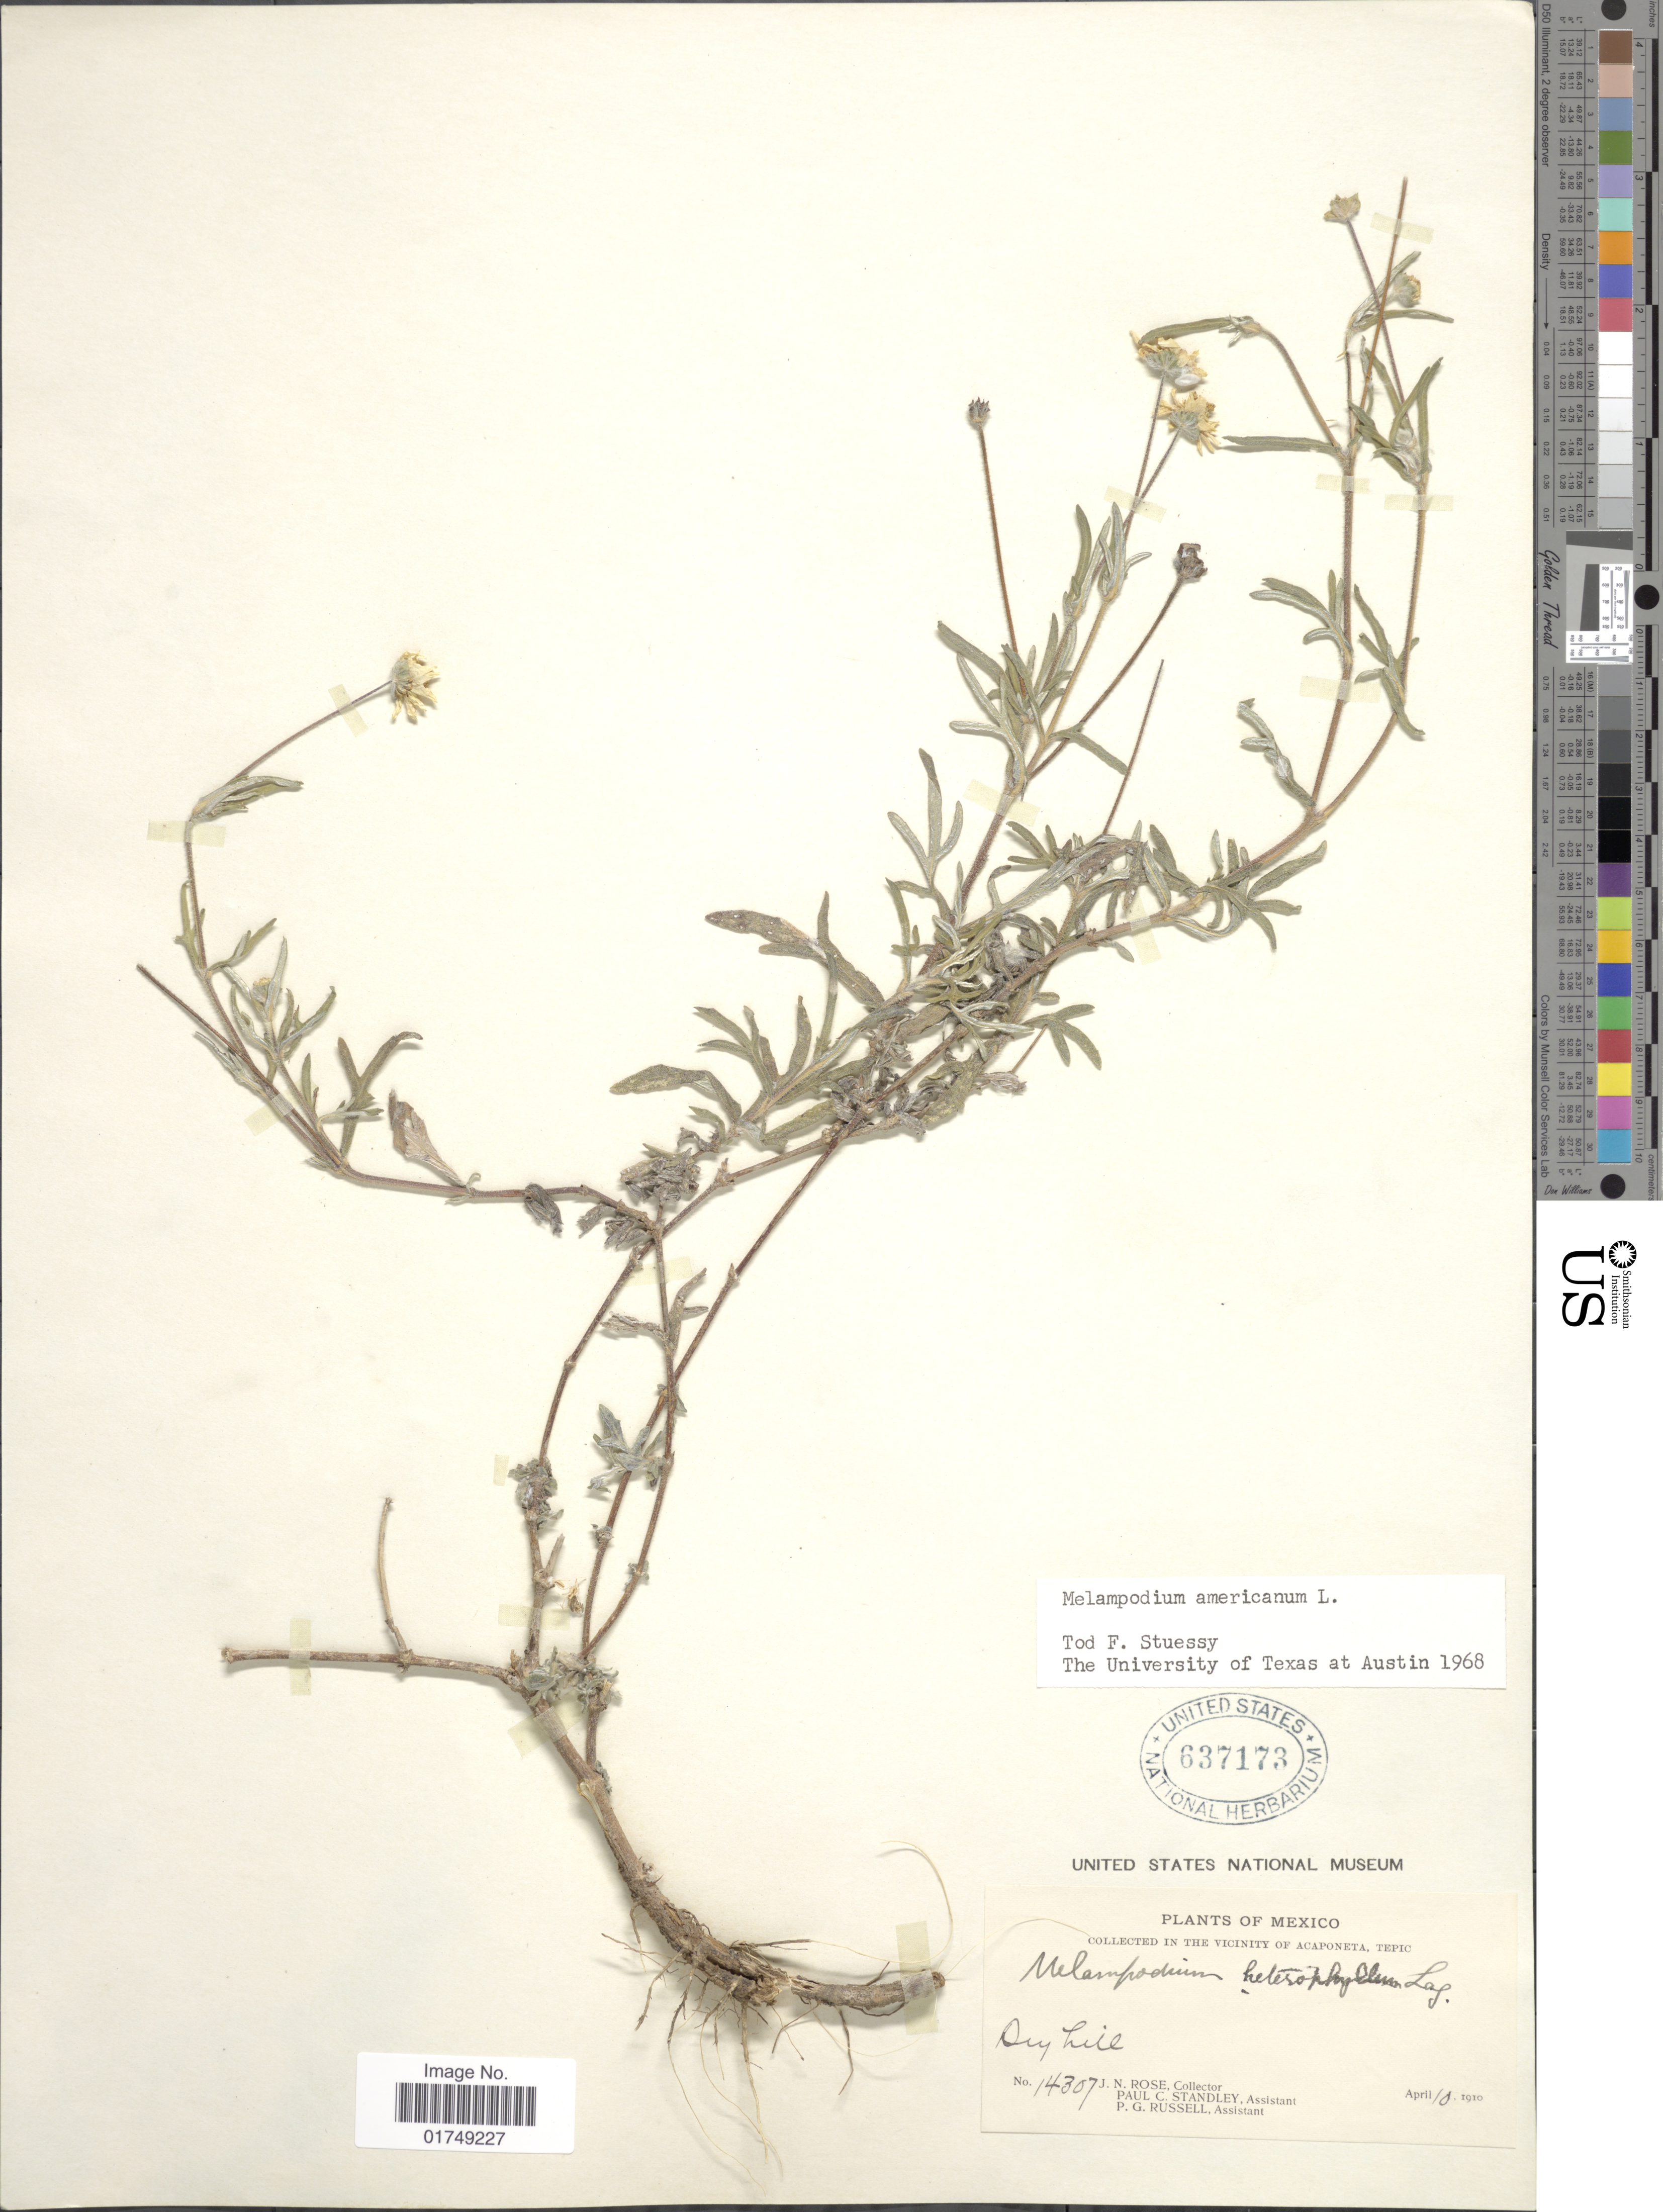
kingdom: Plantae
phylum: Tracheophyta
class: Magnoliopsida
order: Asterales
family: Asteraceae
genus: Melampodium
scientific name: Melampodium americanum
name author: L.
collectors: J. N. Rose, P. C. Standley & P. G. Russell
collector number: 14307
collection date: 1910-04-10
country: Mexico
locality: Vicinity of Acaponeta, Tepic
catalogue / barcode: US 637173